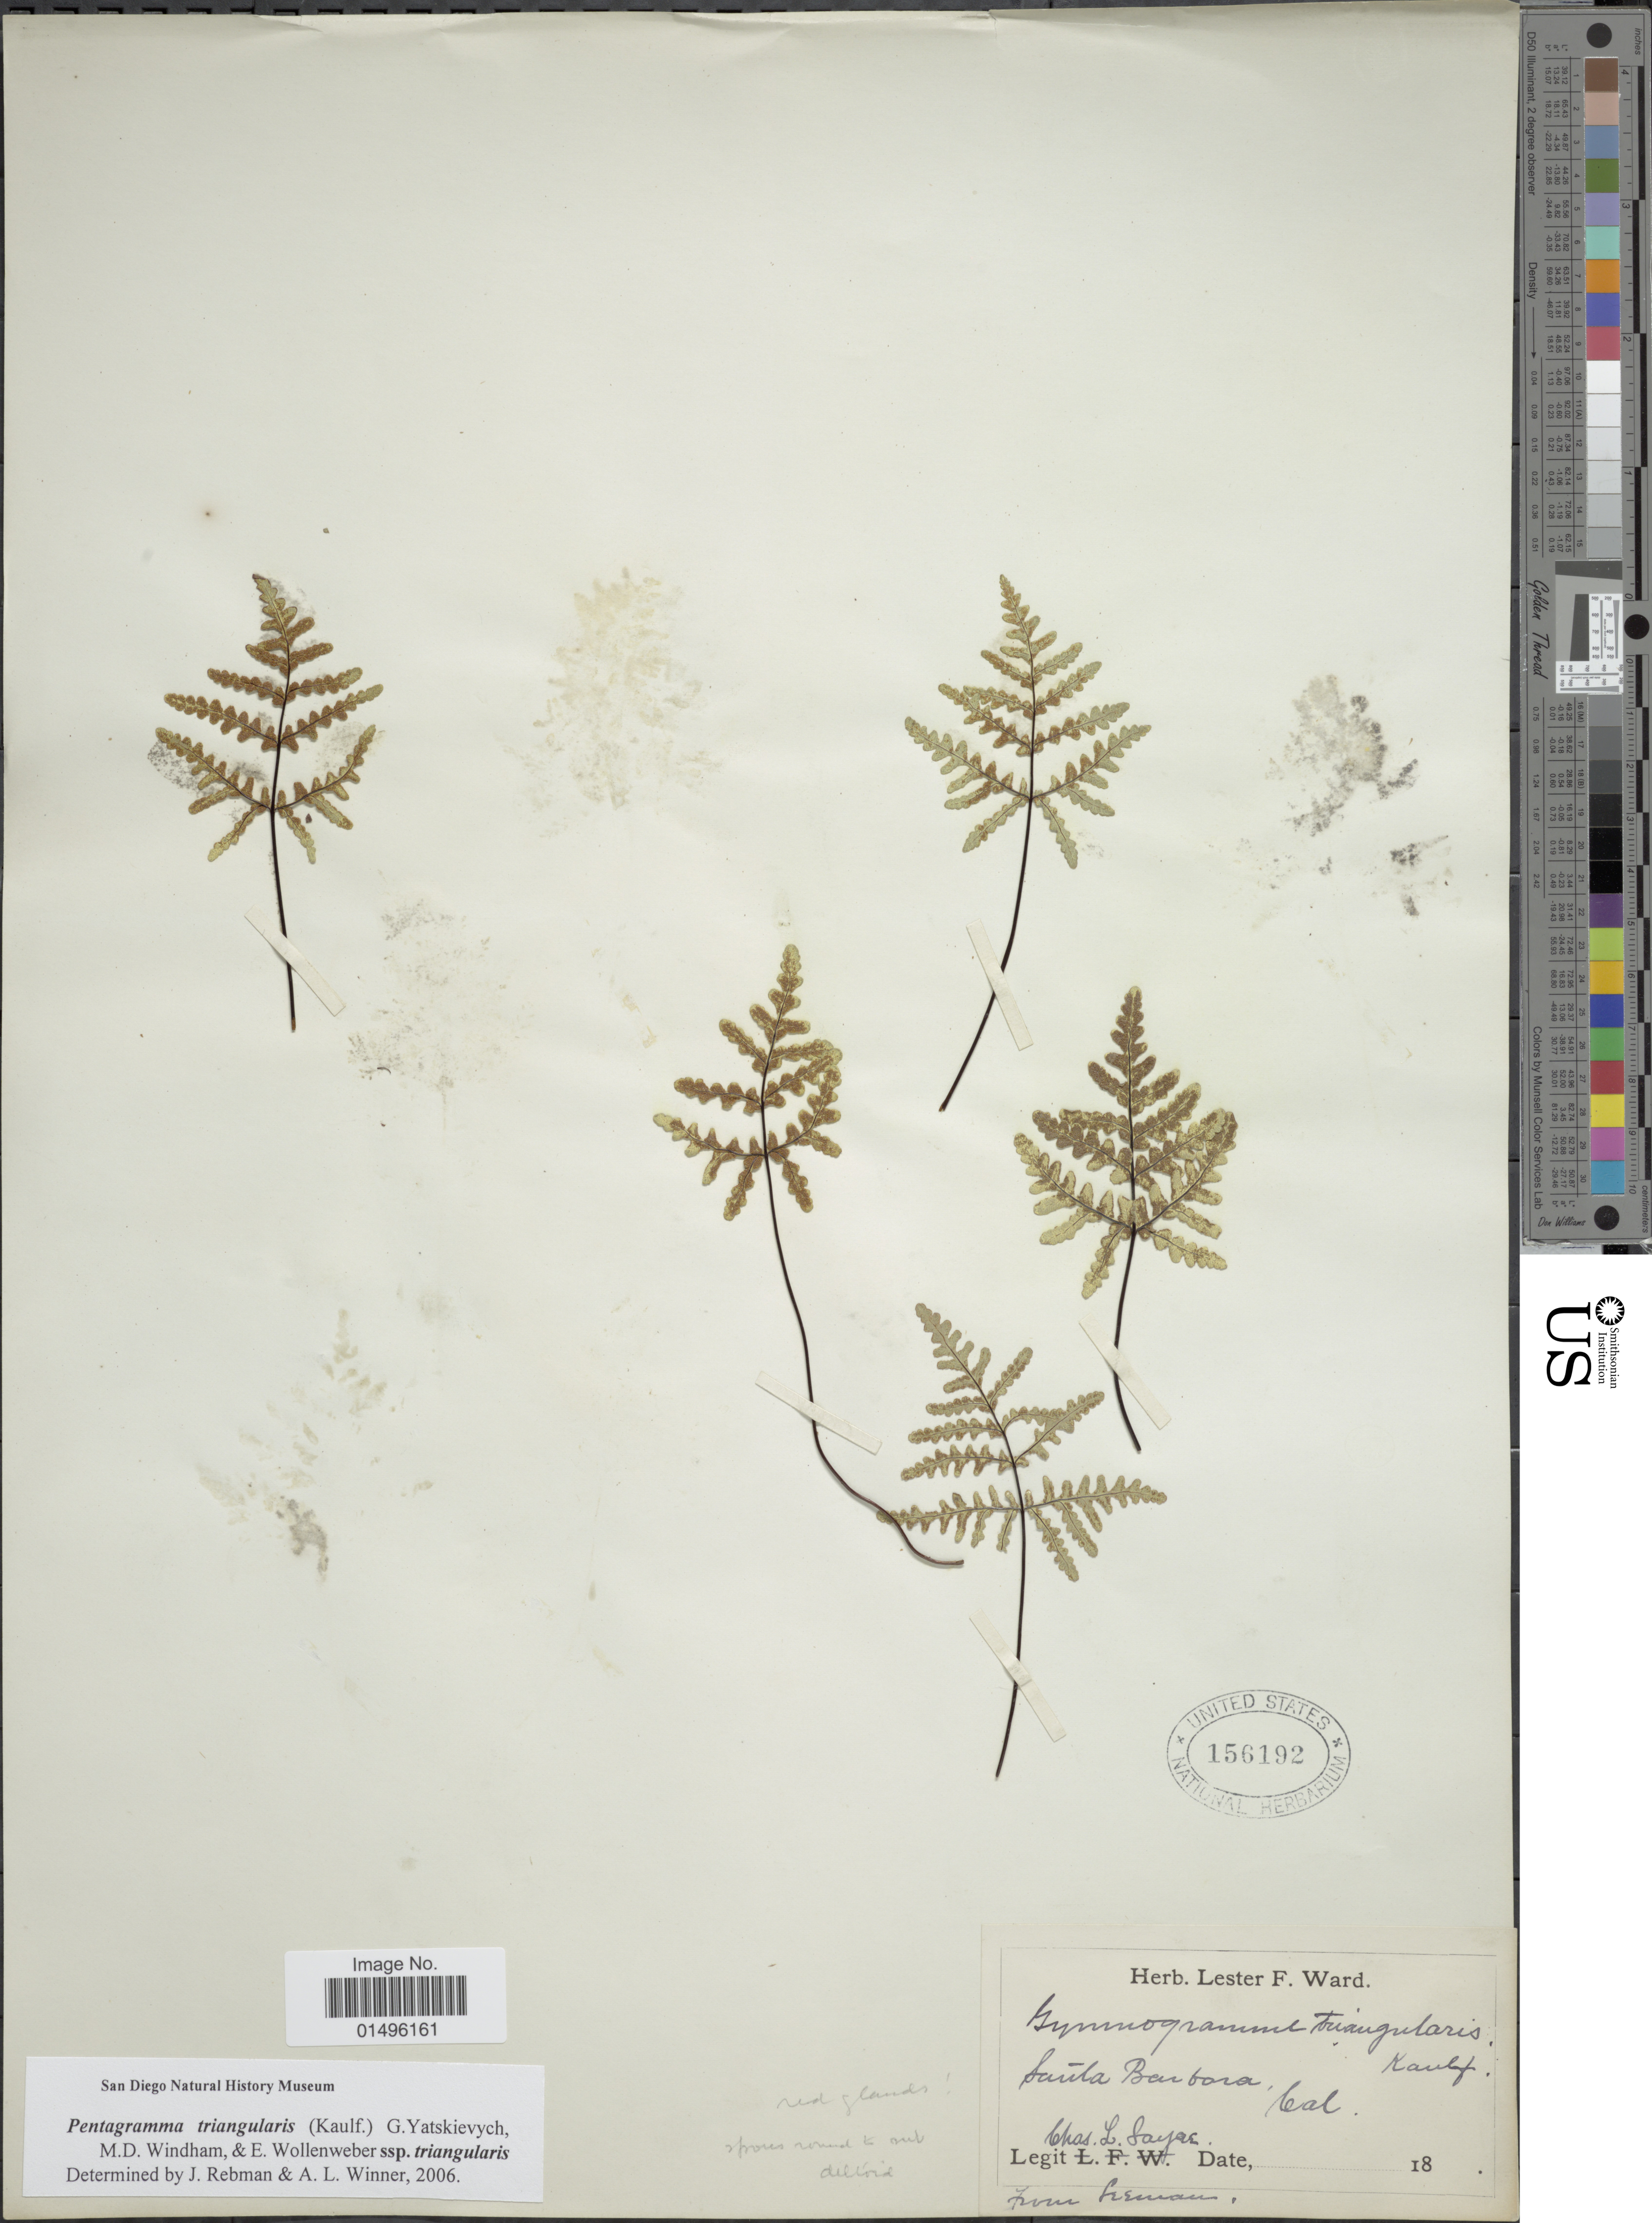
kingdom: Plantae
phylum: Tracheophyta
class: Polypodiopsida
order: Polypodiales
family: Pteridaceae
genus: Pentagramma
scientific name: Pentagramma triangularis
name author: (Kaulf.) Yatsk. et al.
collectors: C. Sayer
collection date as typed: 18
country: United States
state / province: California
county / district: Santa Barbara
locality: Santa Barbara.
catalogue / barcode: US 156192